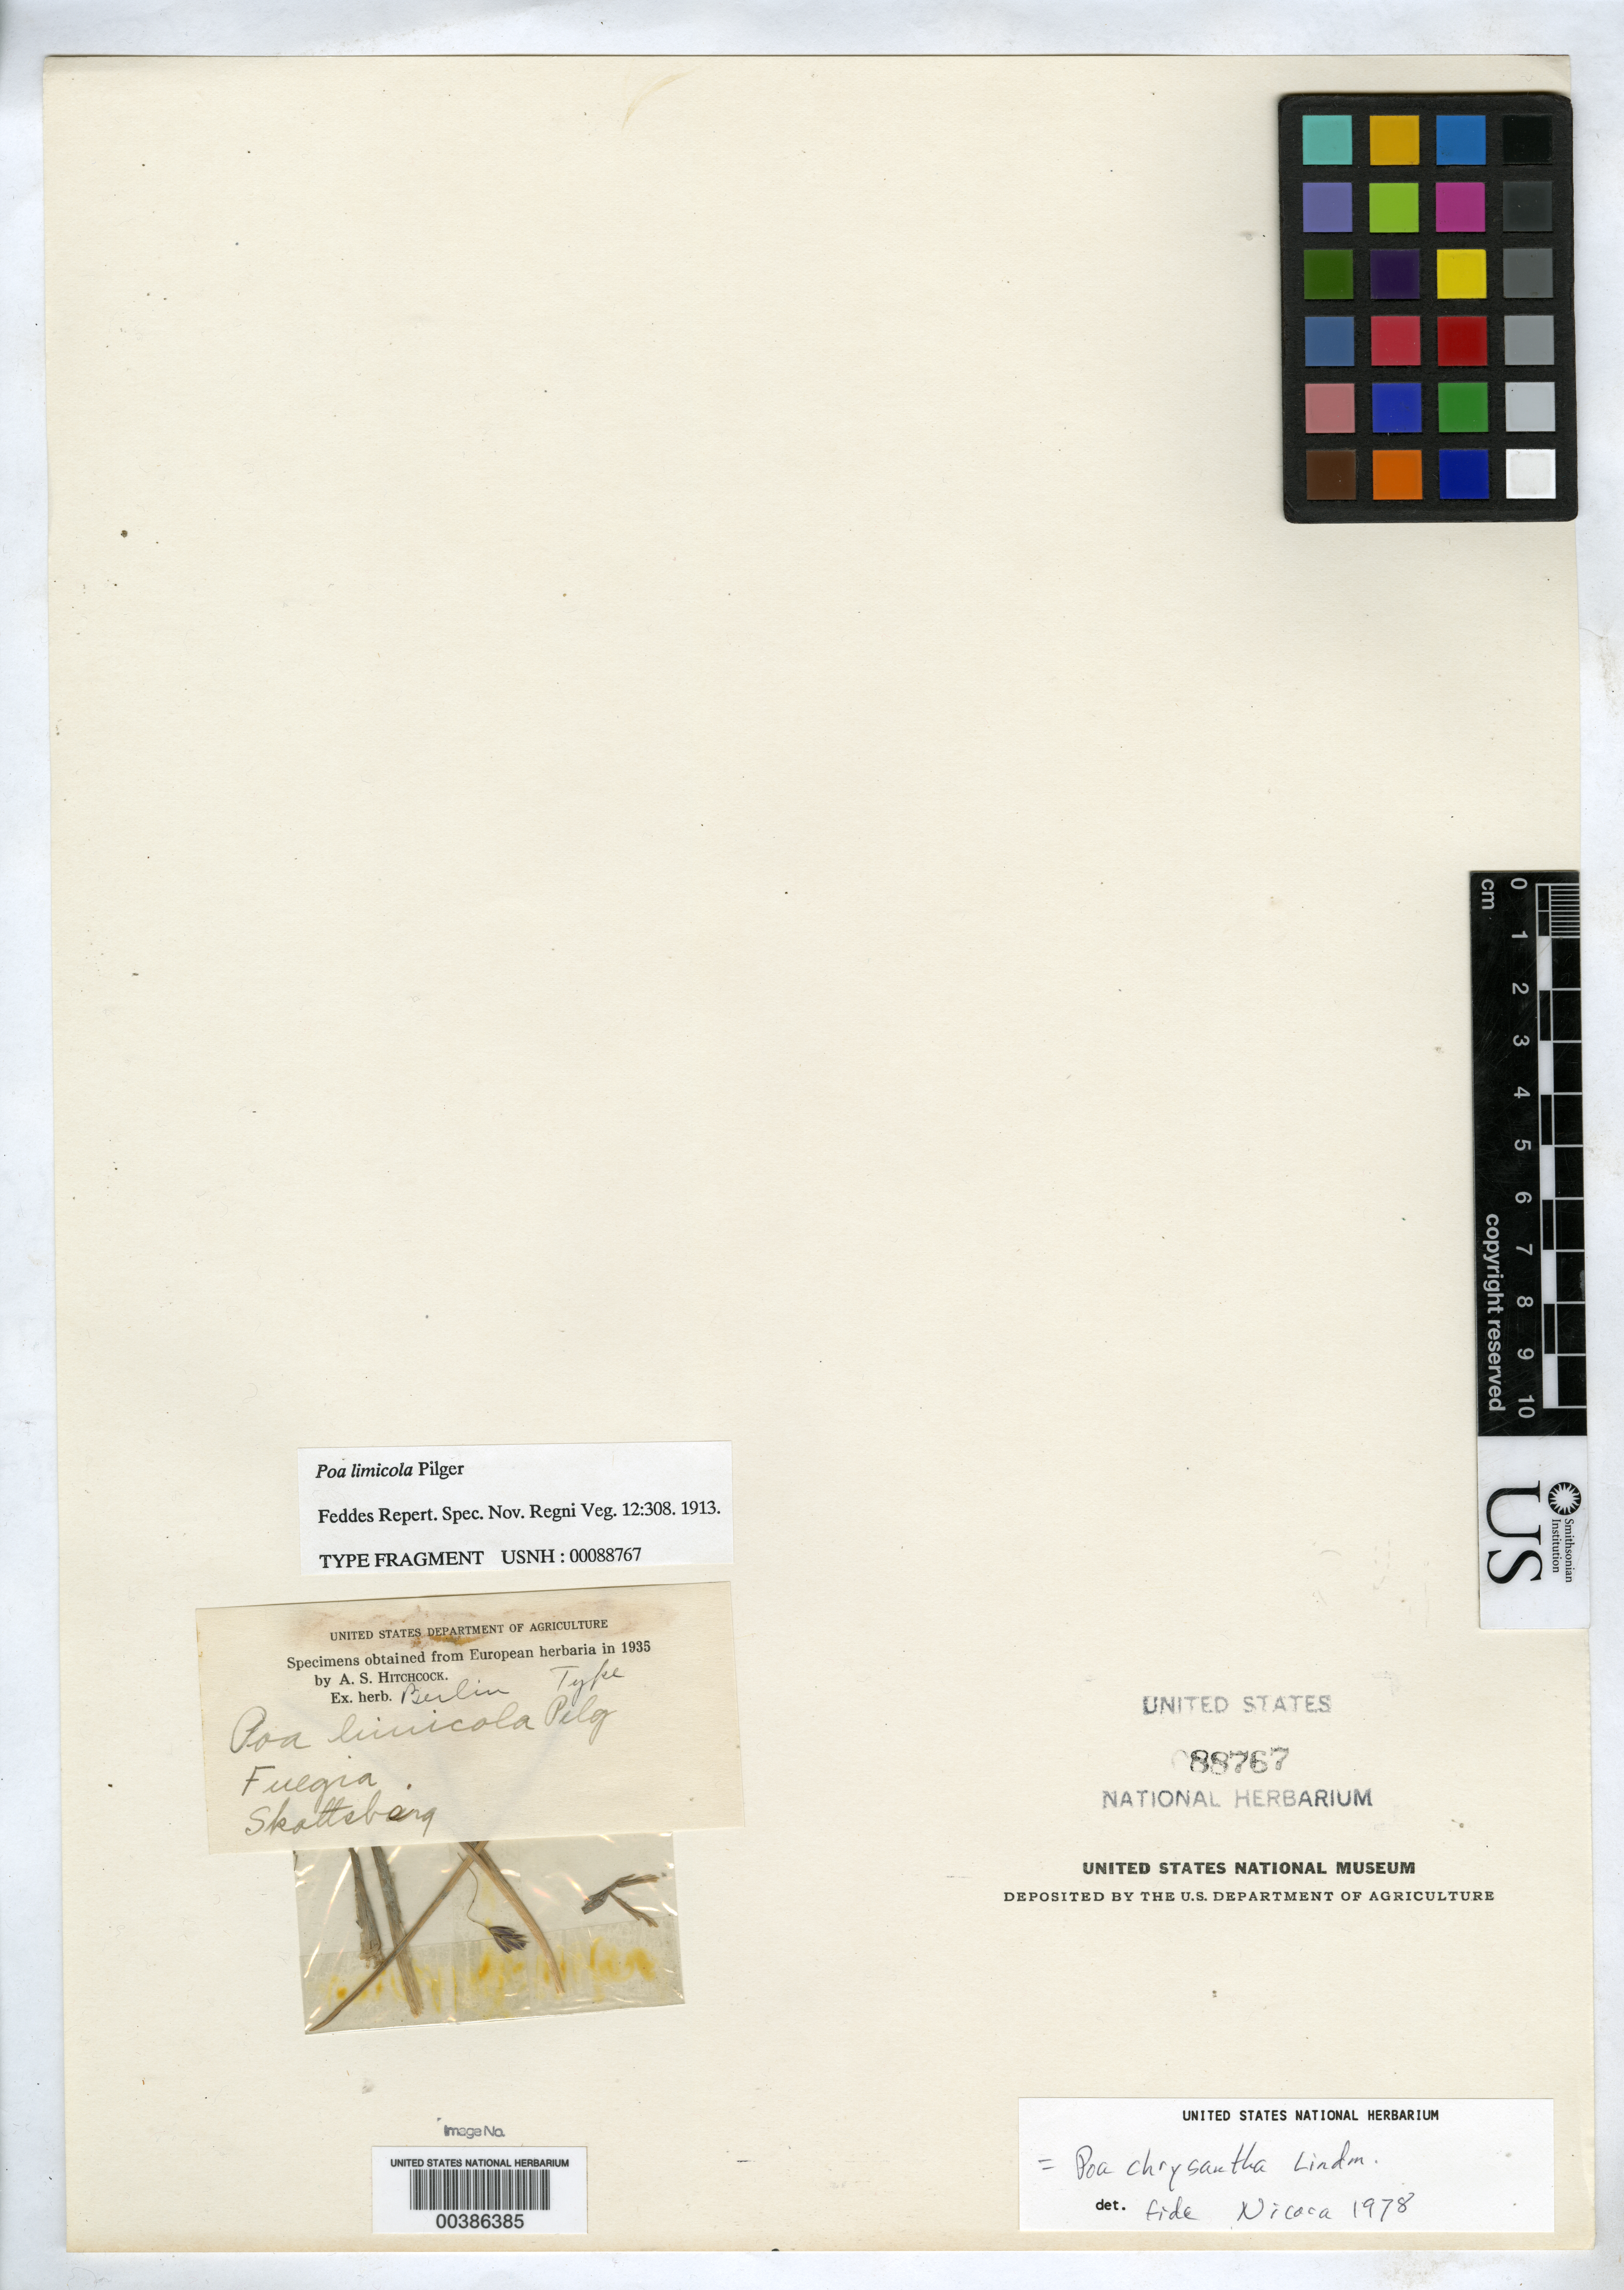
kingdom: Plantae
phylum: Tracheophyta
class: Liliopsida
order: Poales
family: Poaceae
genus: Poa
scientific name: Poa limicola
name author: Pilg.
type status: Type Fragment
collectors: C. Skottsberg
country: Argentina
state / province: Tierra del Fuego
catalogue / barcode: US 88767